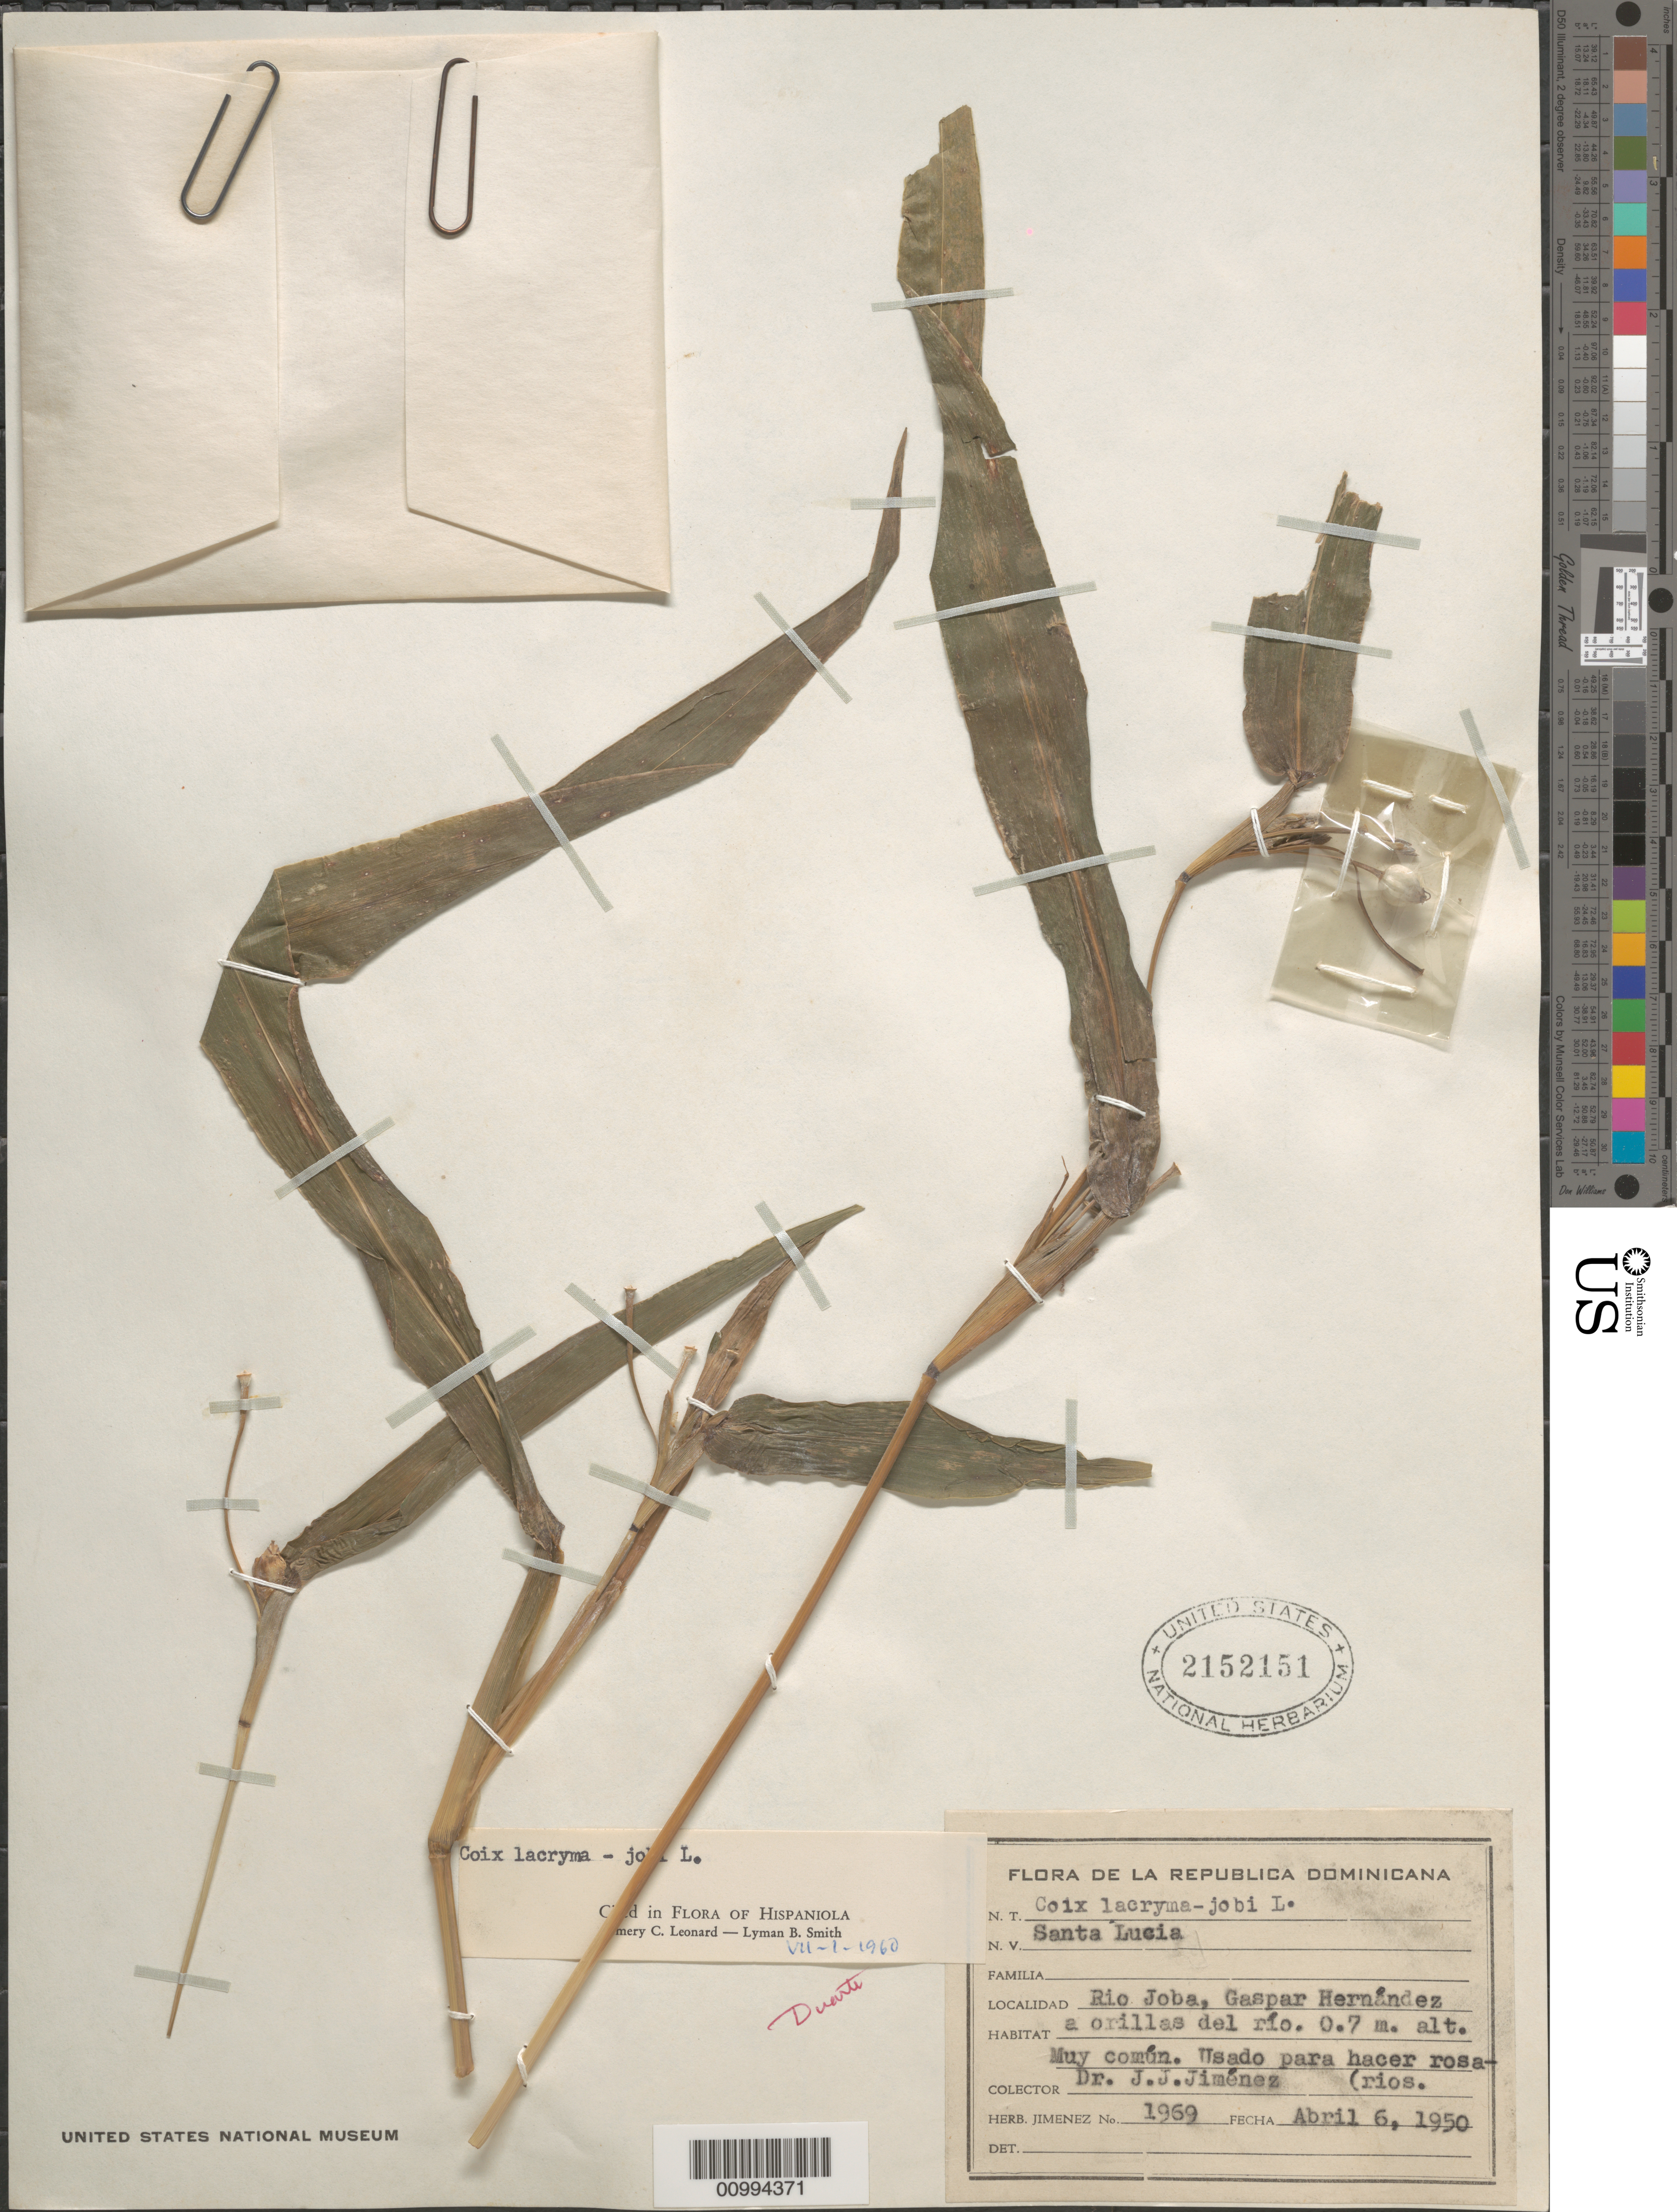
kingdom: Plantae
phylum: Tracheophyta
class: Liliopsida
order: Poales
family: Poaceae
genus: Coix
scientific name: Coix lacryma-jobi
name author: L.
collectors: J. J. Jiménez Almonte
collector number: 1969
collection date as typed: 06 Apr 1950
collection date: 1950-04-06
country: Dominican Republic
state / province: Espaillat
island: Hispaniola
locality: Gaspar Hernandez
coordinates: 0 N, 0 E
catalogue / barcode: US 2152151